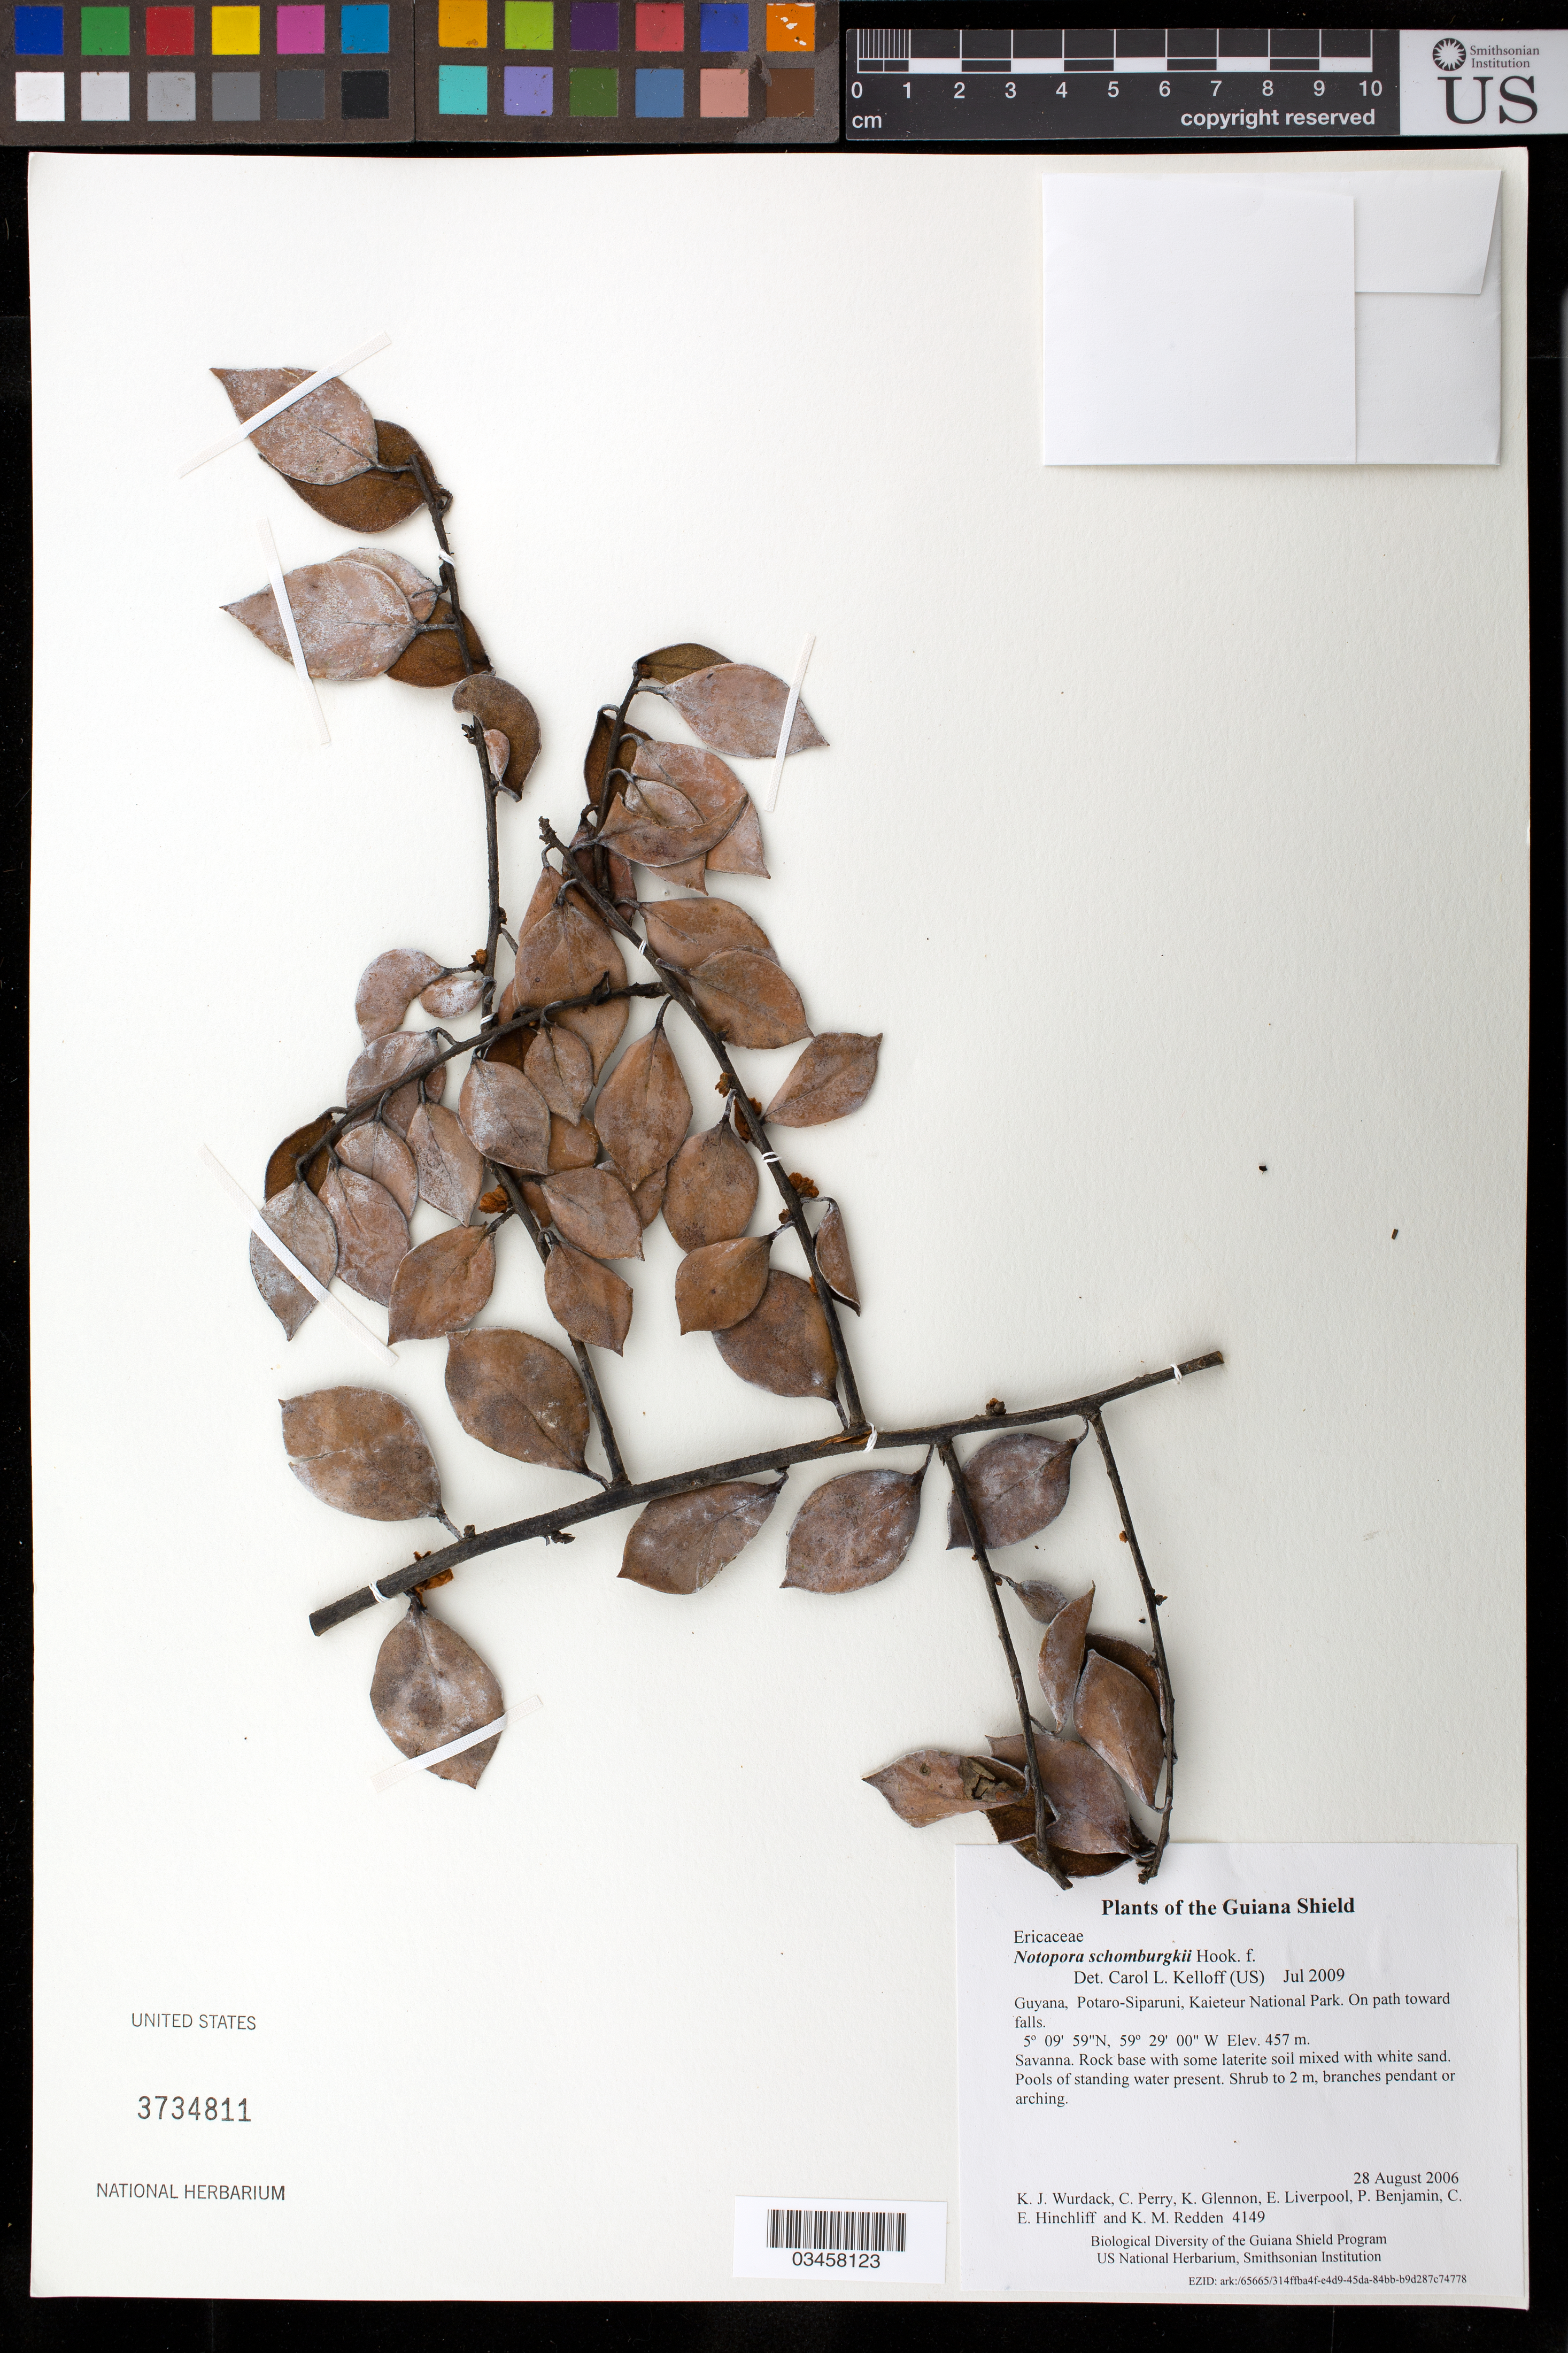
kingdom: Plantae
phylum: Tracheophyta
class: Magnoliopsida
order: Ericales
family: Ericaceae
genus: Notopora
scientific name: Notopora schomburgkii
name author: Hook. f.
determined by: Kelloff, Carol L., (US), Smithsonian Institution - National Museum of Natural History (UNITED STATES)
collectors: K. Wurdack, C. Perry, K. Glennon, E. Liverpool, P. Benjamin, C. E. Hinchliff & K. M. Redden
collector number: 4149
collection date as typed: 28 August 2006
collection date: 2006-08-28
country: Guyana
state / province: Potaro-Siparuni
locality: Kaieteur National Park. On path toward falls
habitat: Savanna. Rock base with some laterite soil mixed with white sand. Pools of standing water present.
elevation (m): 457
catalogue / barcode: US 3734811